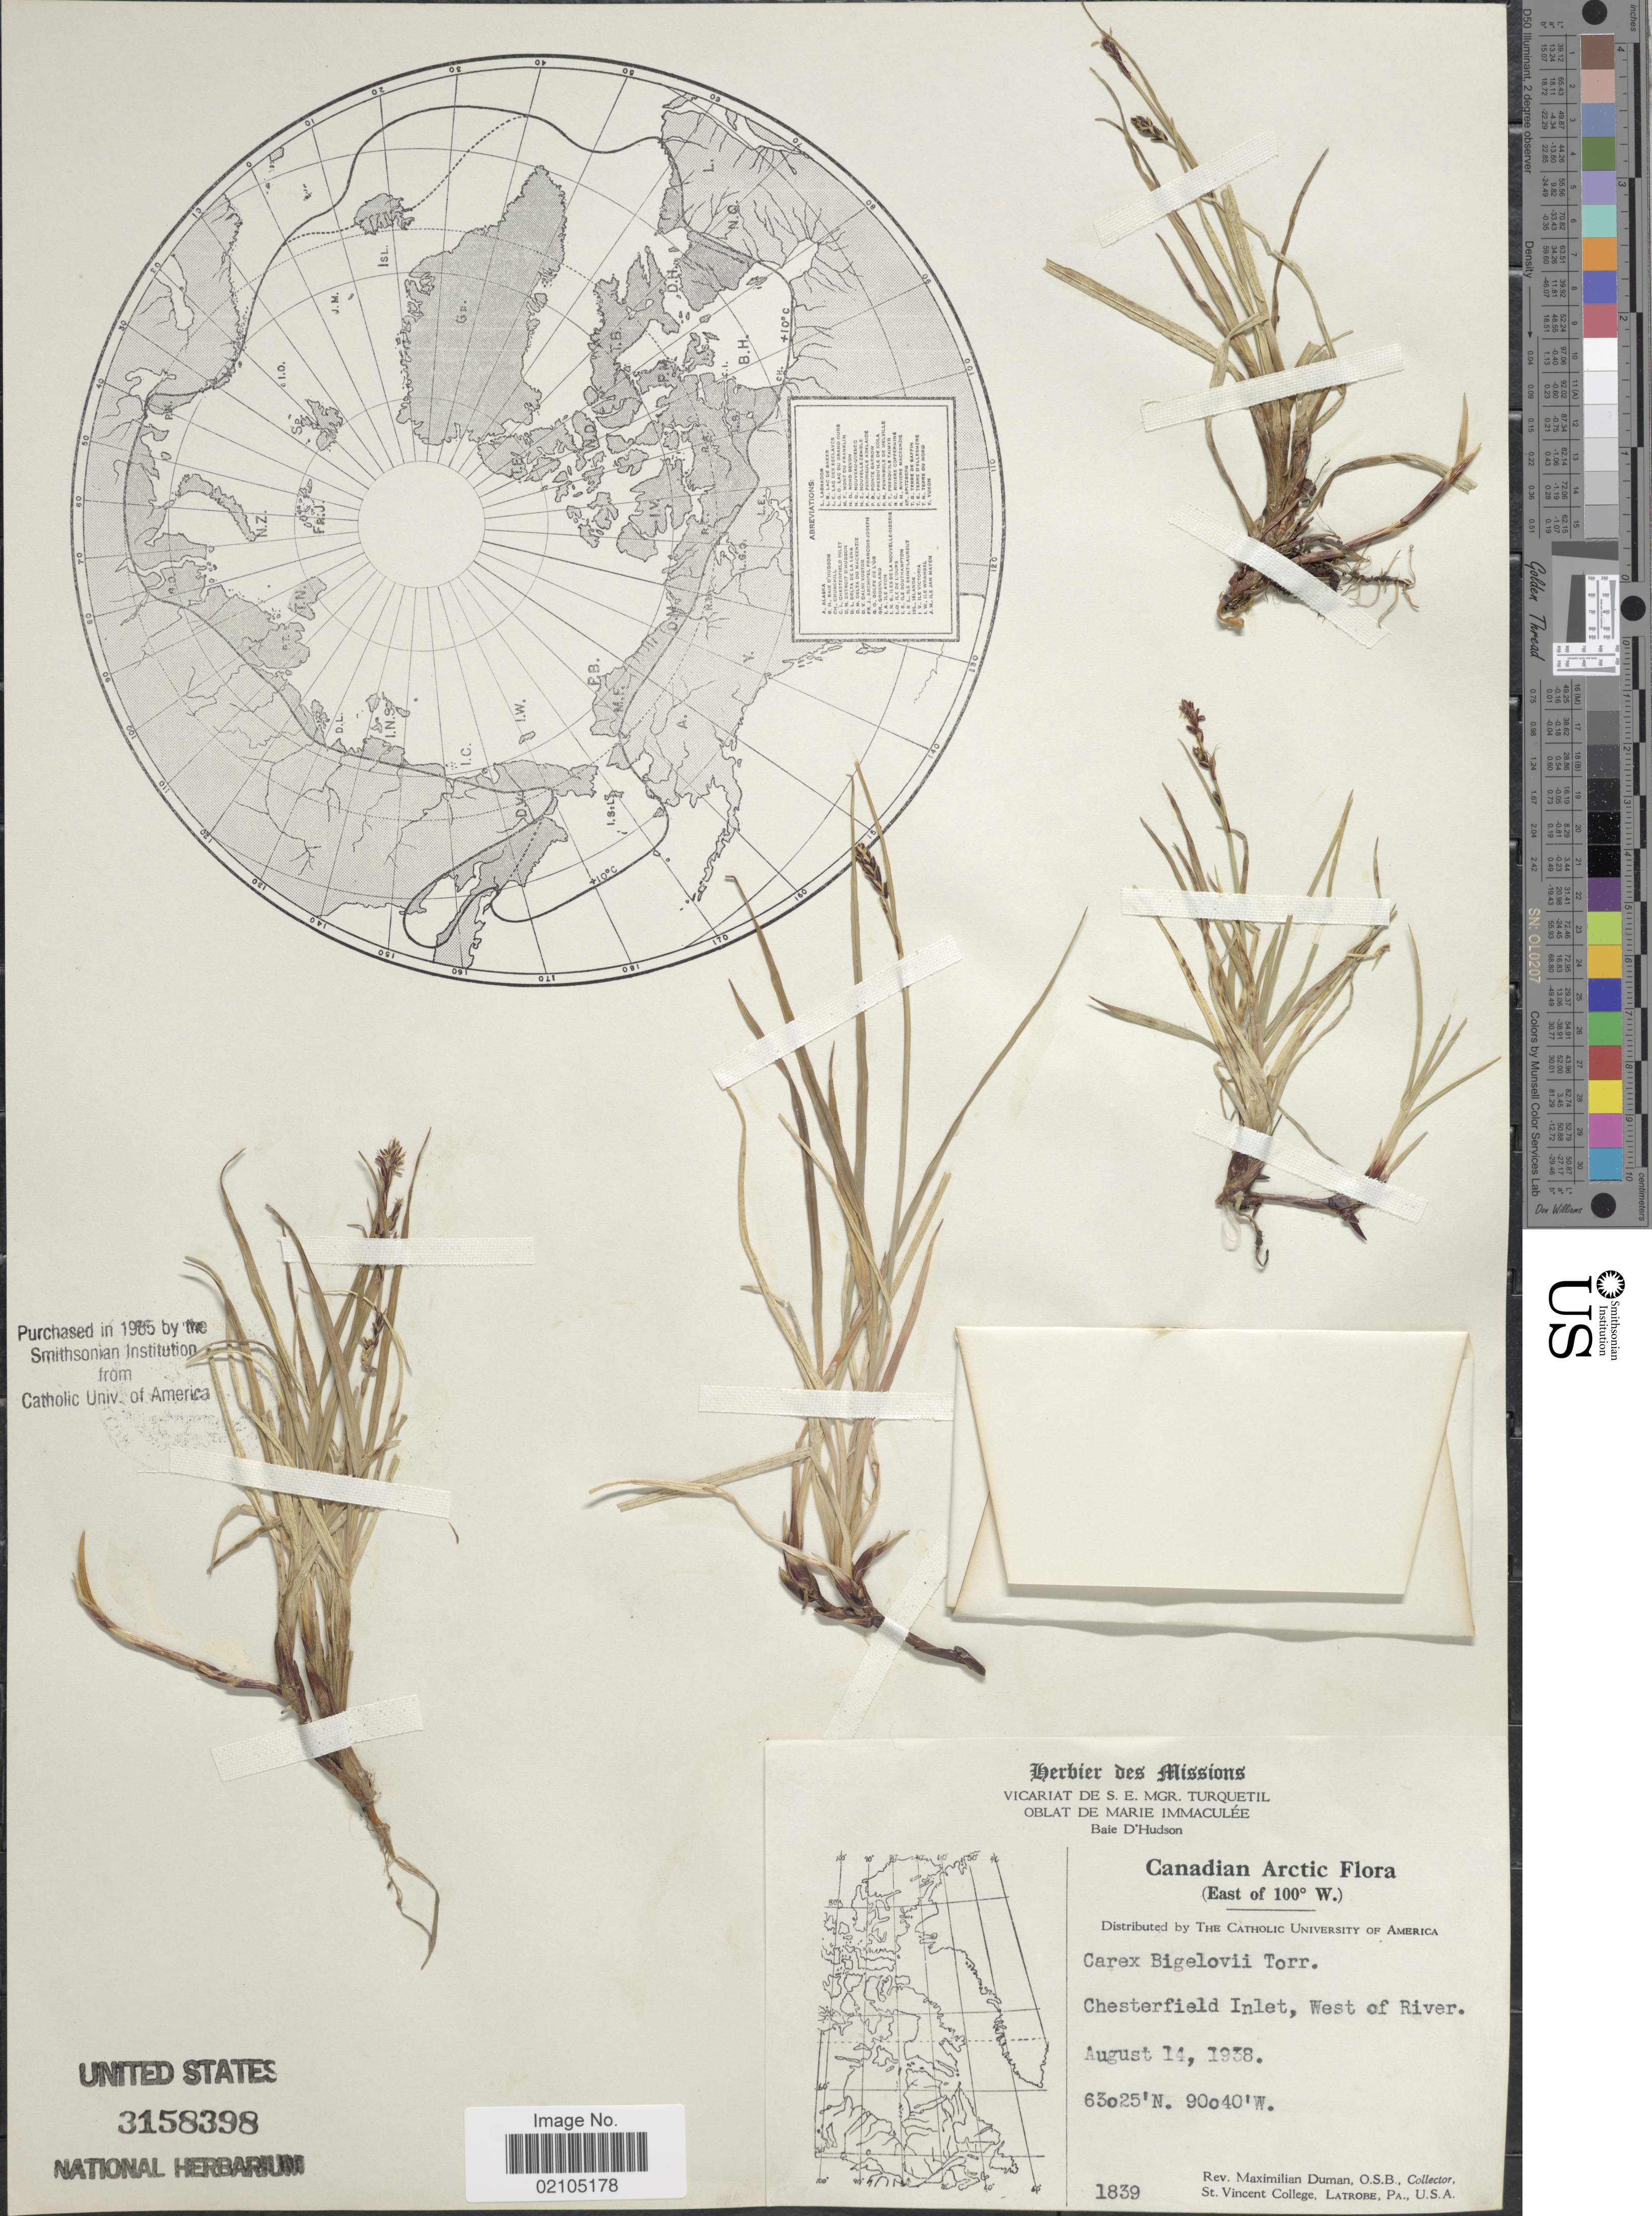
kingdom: Plantae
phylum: Tracheophyta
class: Liliopsida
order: Poales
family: Cyperaceae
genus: Carex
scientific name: Carex bigelowii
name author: Torr. ex Schwein.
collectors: M. Duman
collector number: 1839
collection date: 1938-08-14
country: Canada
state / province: Nunavut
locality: Canadian Arctic Chesterfield Inlet, West of River.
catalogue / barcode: US 3158398